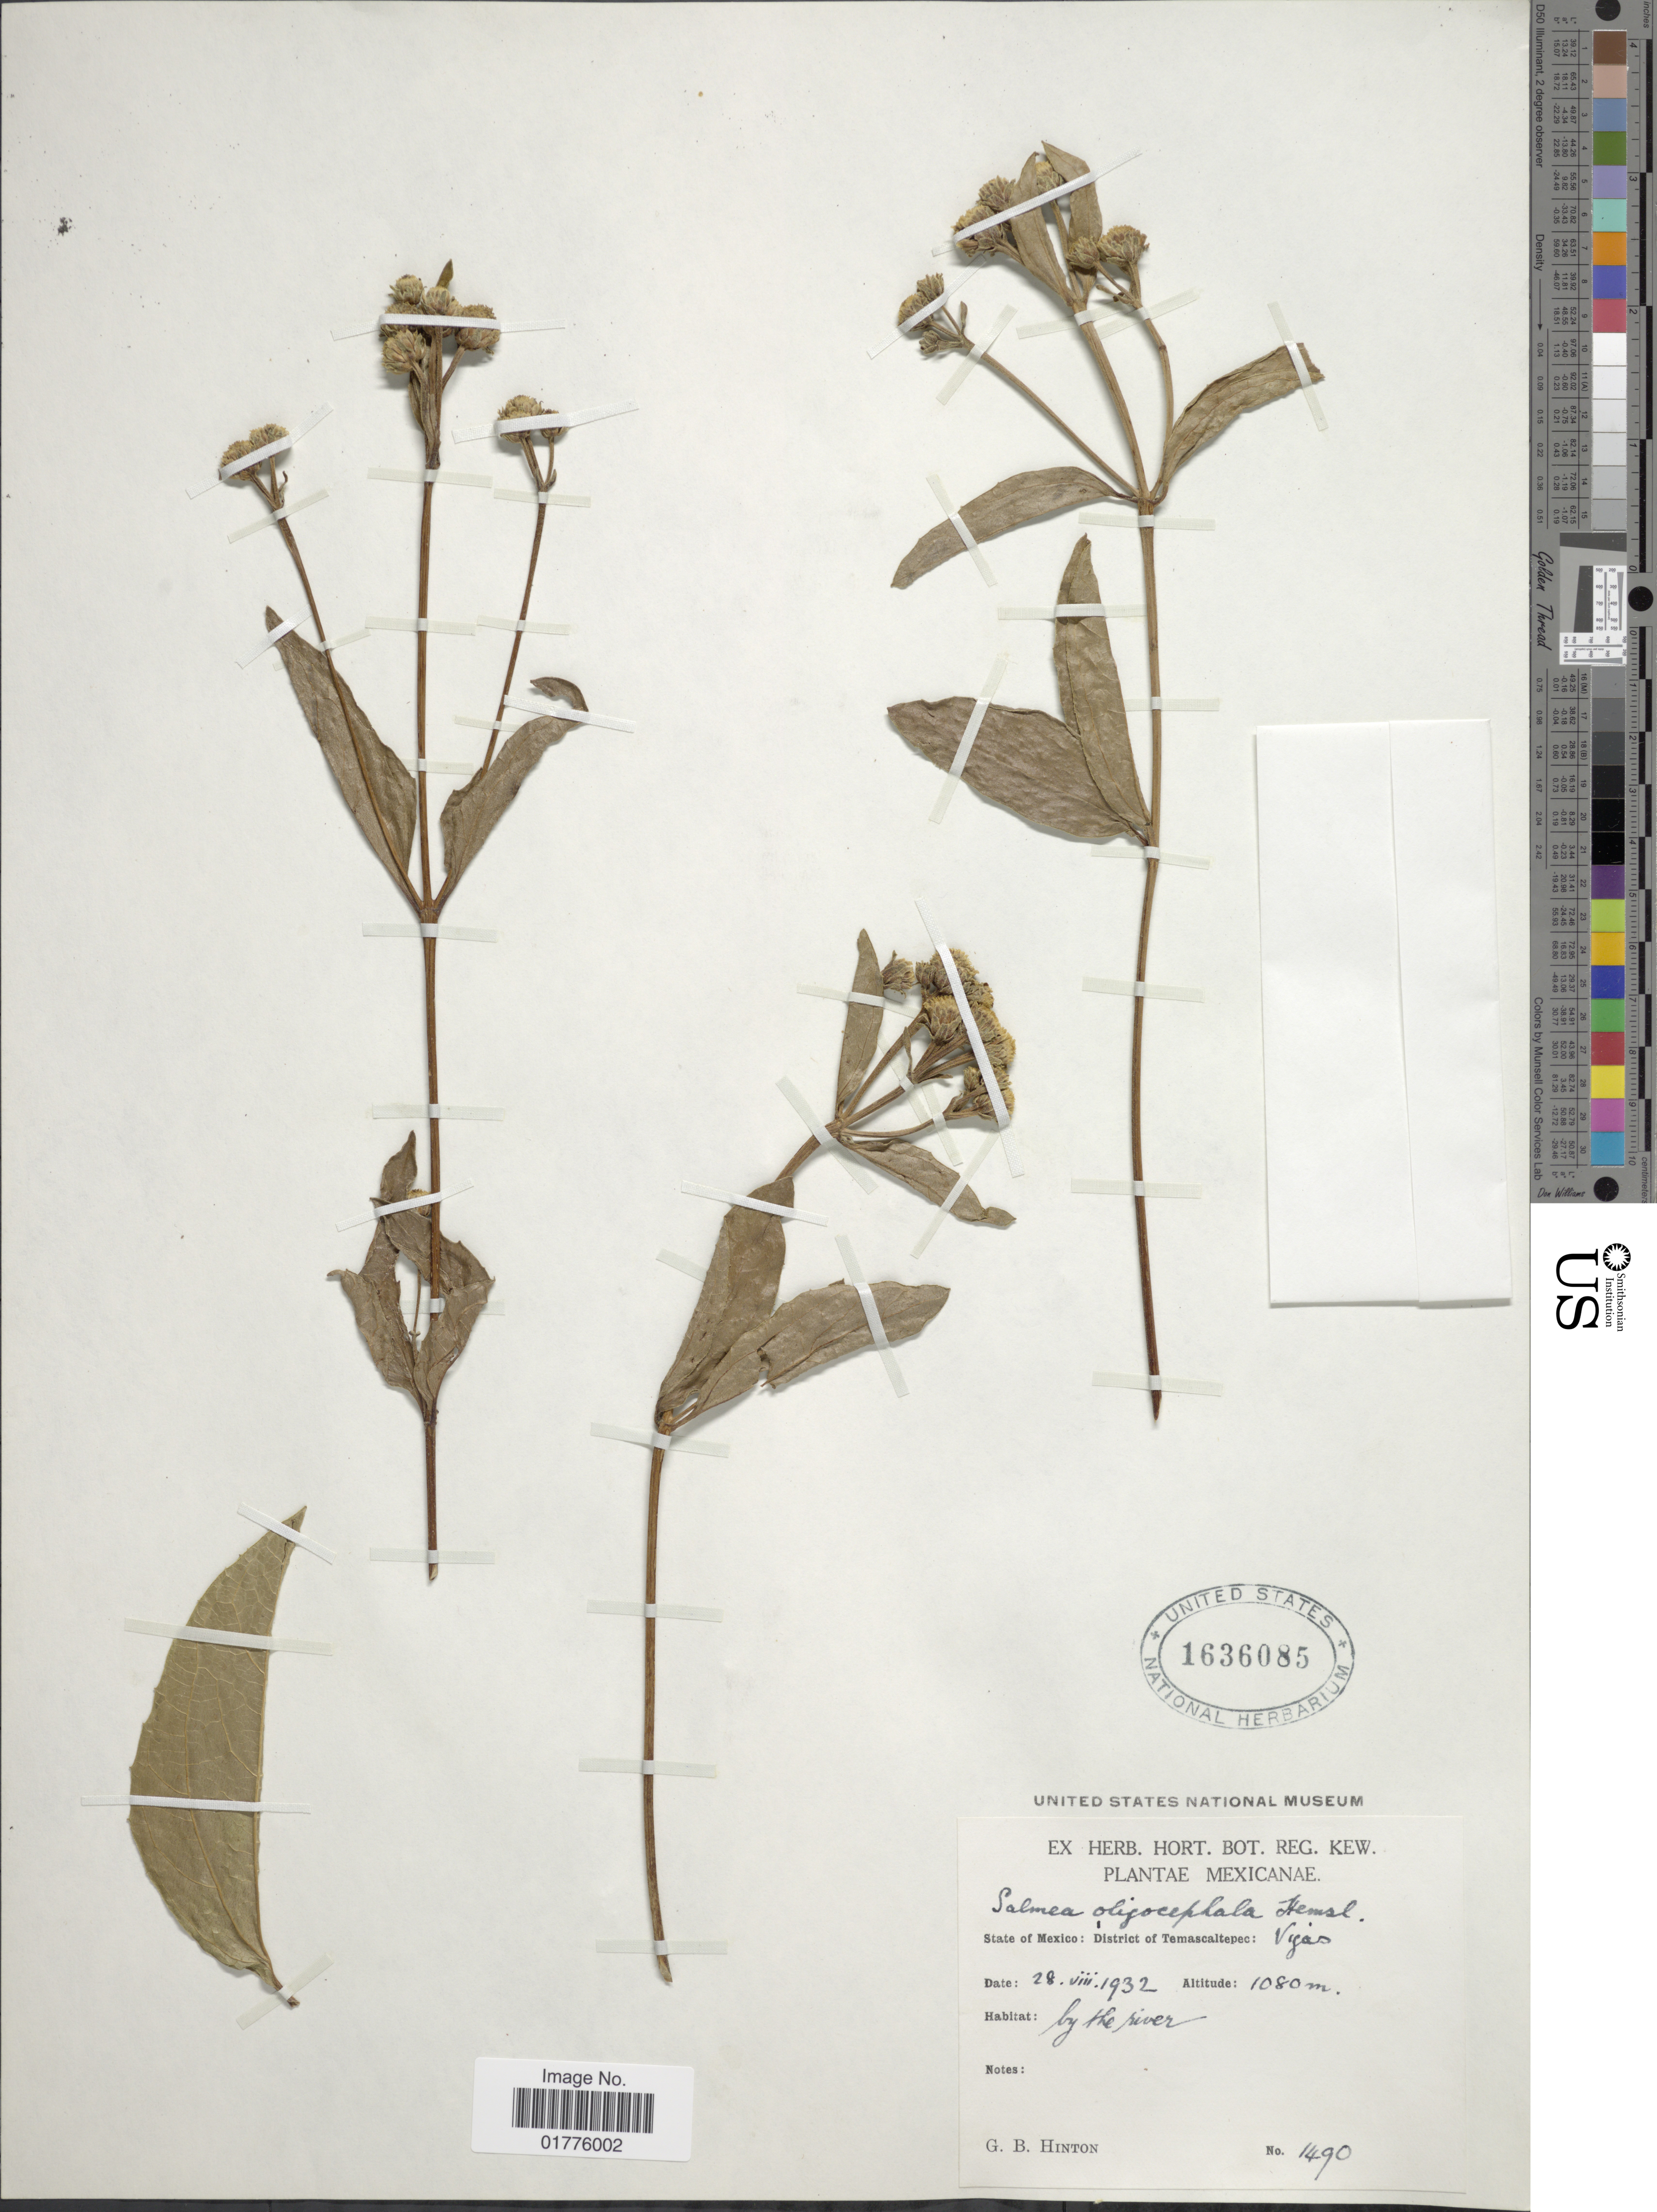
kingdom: Plantae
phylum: Tracheophyta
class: Magnoliopsida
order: Asterales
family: Asteraceae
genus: Salmea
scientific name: Salmea oligocephala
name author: Hemsl.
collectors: G. B. Hinton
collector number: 1490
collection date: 1932-08-28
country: Mexico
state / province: México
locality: District of Temascaltepec: Vyas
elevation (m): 1080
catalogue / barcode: US 1636085